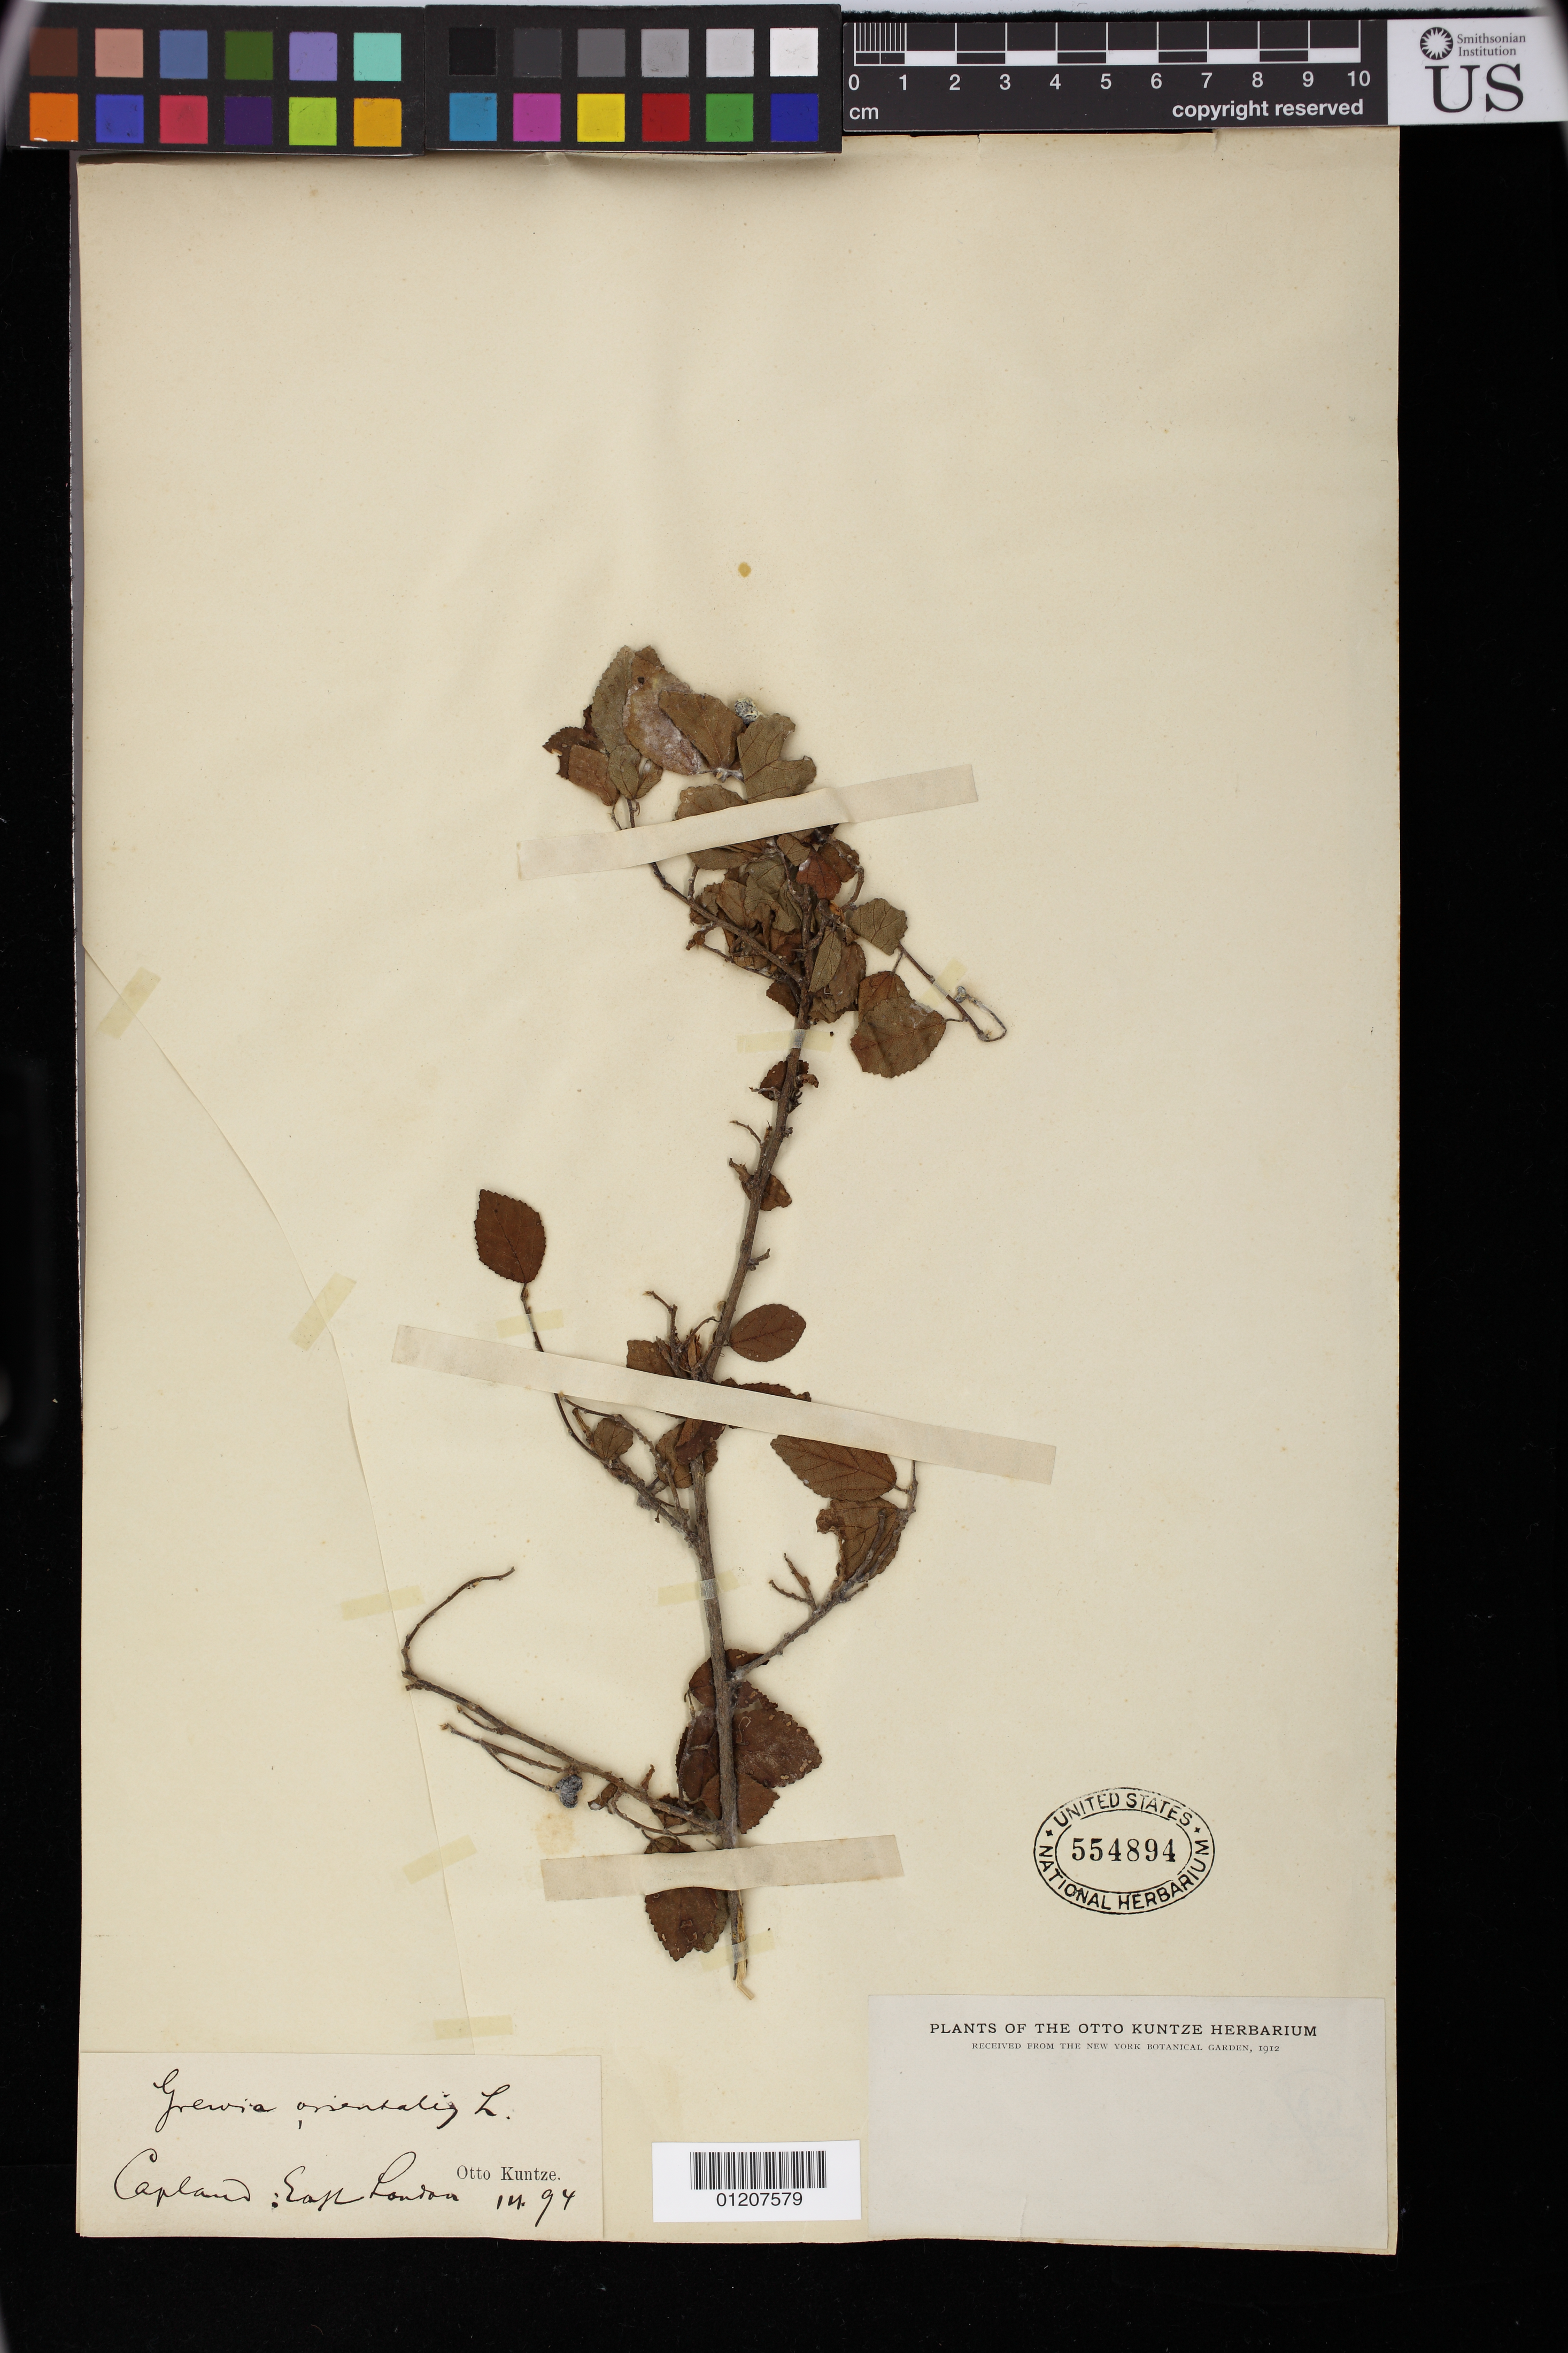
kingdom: Plantae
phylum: Tracheophyta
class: Magnoliopsida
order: Malvales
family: Malvaceae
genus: Grewia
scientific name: Grewia orientalis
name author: L.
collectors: C.E.O. Kuntze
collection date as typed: Dec 1894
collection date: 1894-12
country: South Africa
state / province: Eastern Cape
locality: Capland, East London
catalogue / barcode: US 554894